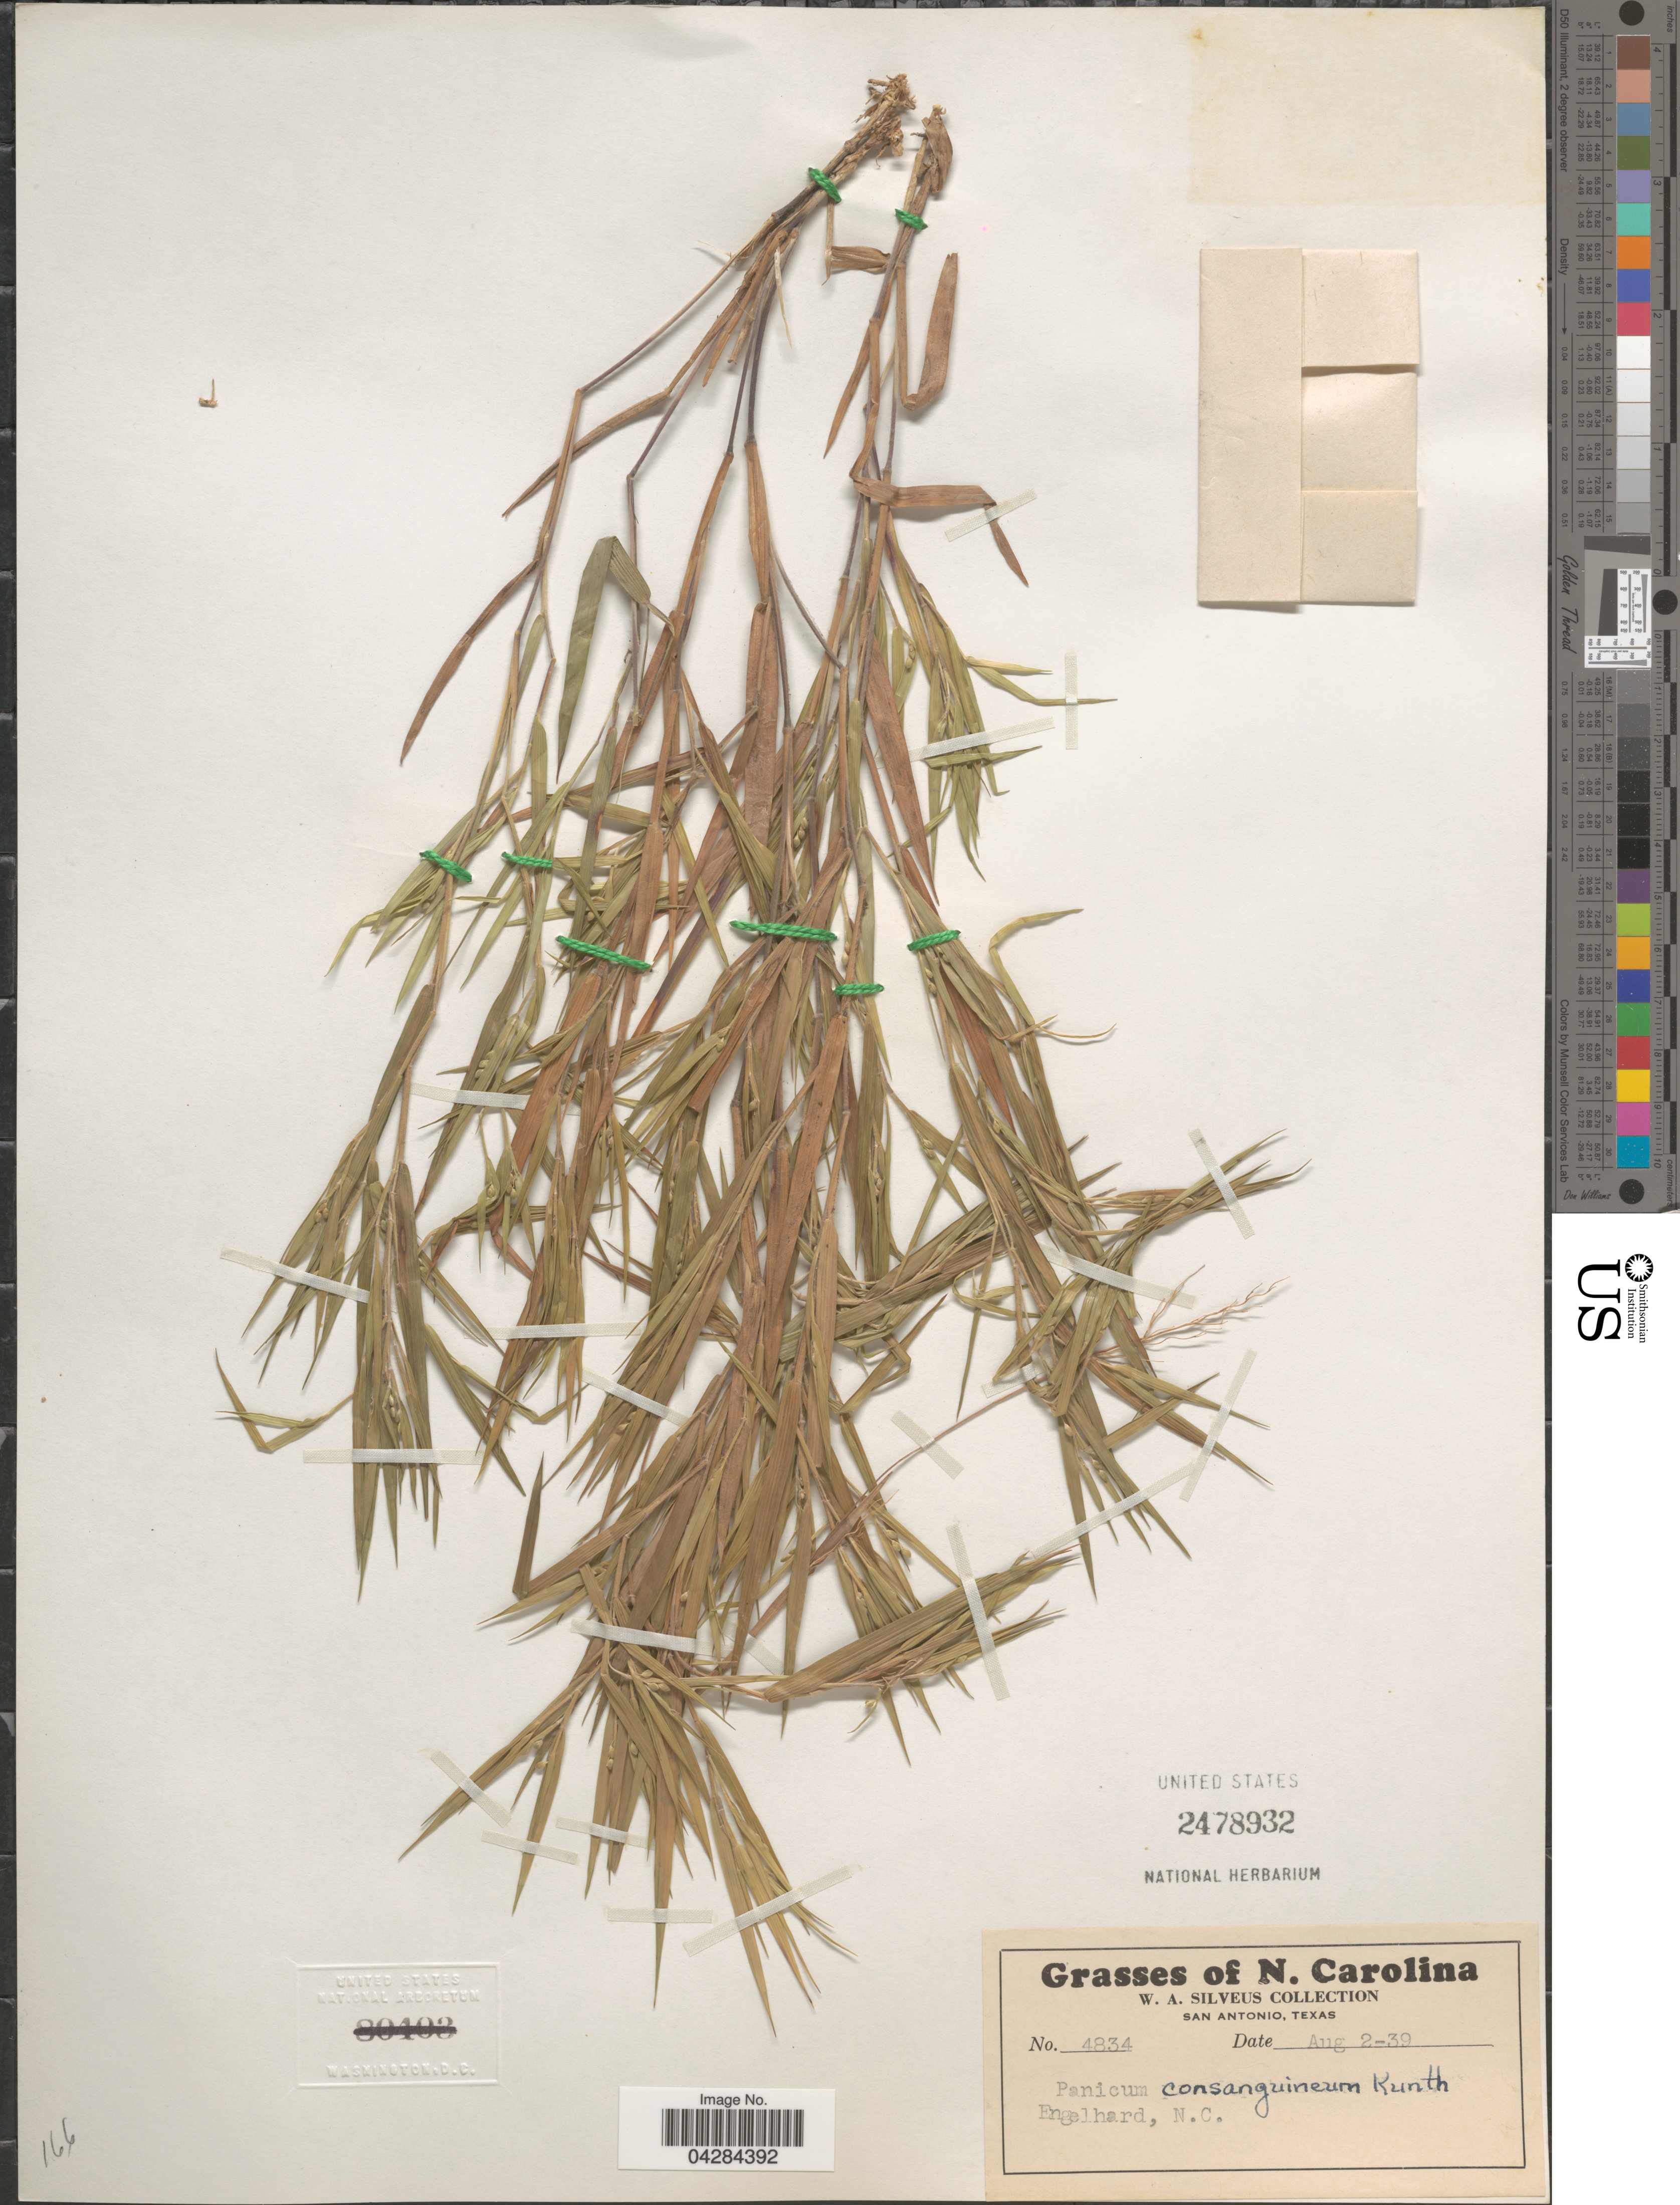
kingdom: Plantae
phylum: Tracheophyta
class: Liliopsida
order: Poales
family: Poaceae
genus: Dichanthelium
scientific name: Dichanthelium ovale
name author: (Elliott) Gould & C.A. Clark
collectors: W. Silveus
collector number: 4834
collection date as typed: Transcribed d/m/y: 2/8/39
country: United States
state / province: North Carolina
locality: Engelhard.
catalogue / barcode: US 2478932